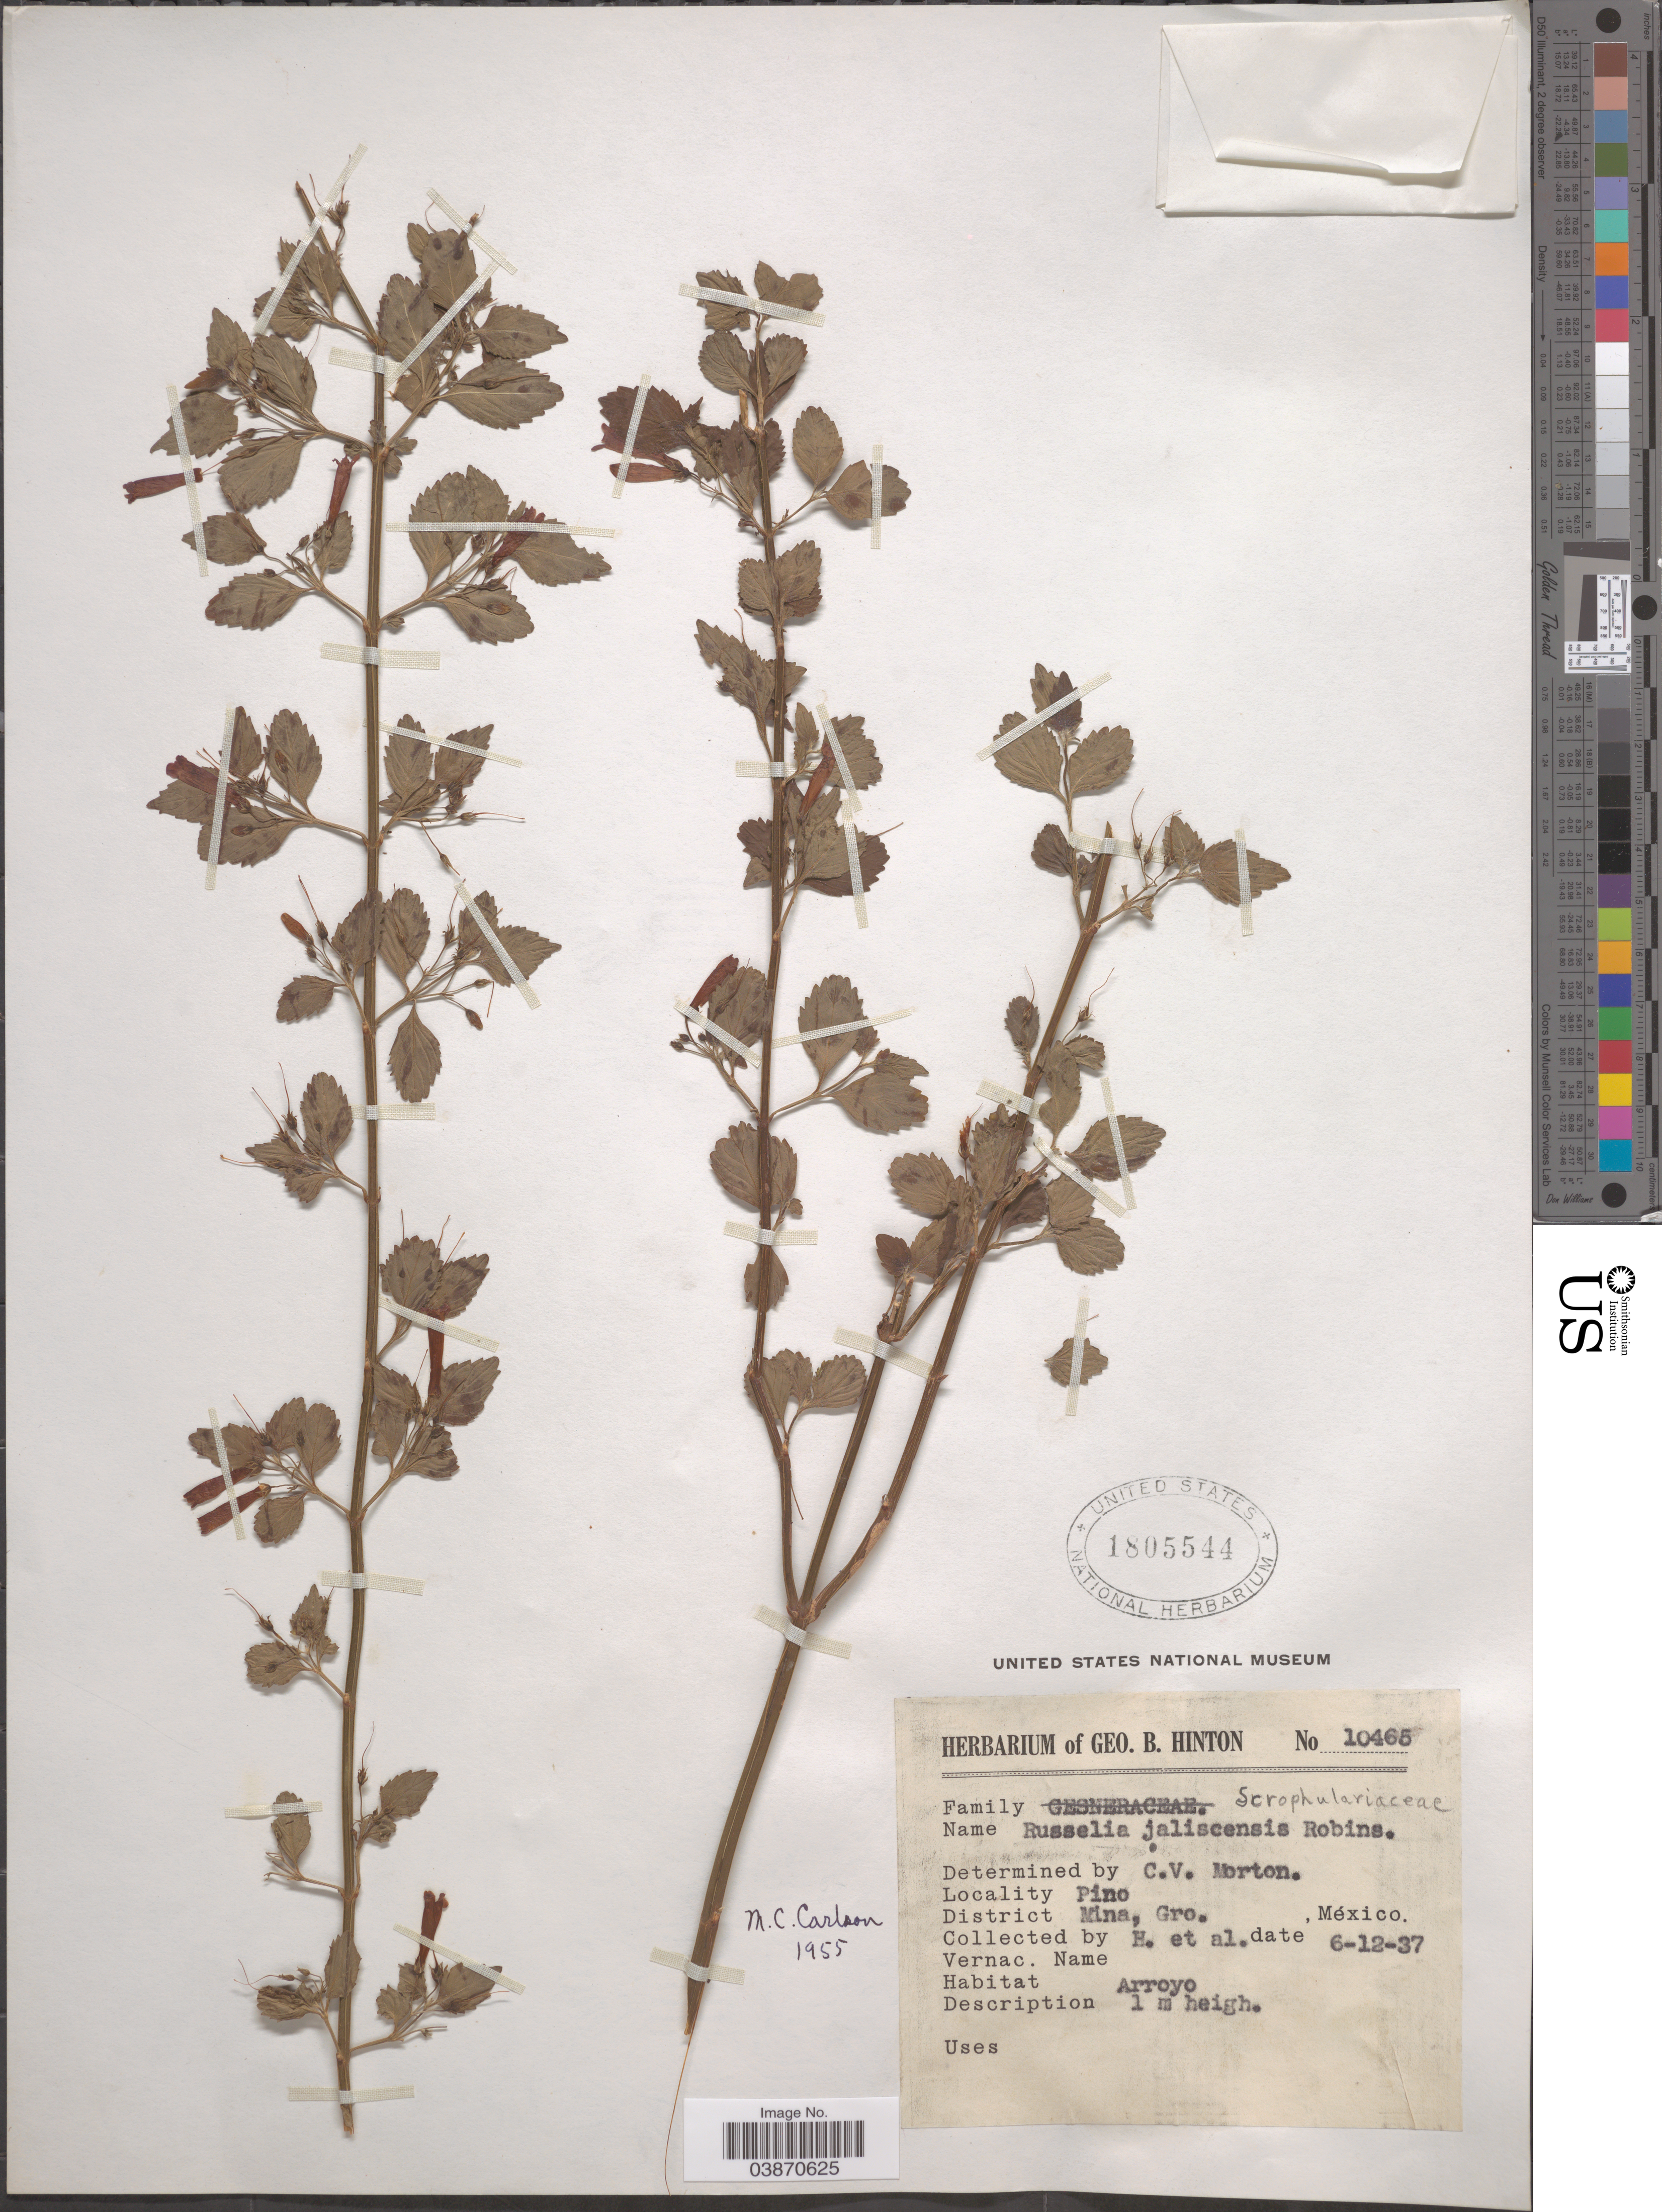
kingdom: Plantae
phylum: Tracheophyta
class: Magnoliopsida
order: Lamiales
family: Plantaginaceae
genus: Russelia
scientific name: Russelia jaliscensis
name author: B.L. Rob.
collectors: G. B. Hinton & et al.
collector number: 10465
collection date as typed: Transcribed d/m/y: 12/6/37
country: Mexico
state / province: Guerrero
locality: Pino. District Mina.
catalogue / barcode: US 1805544